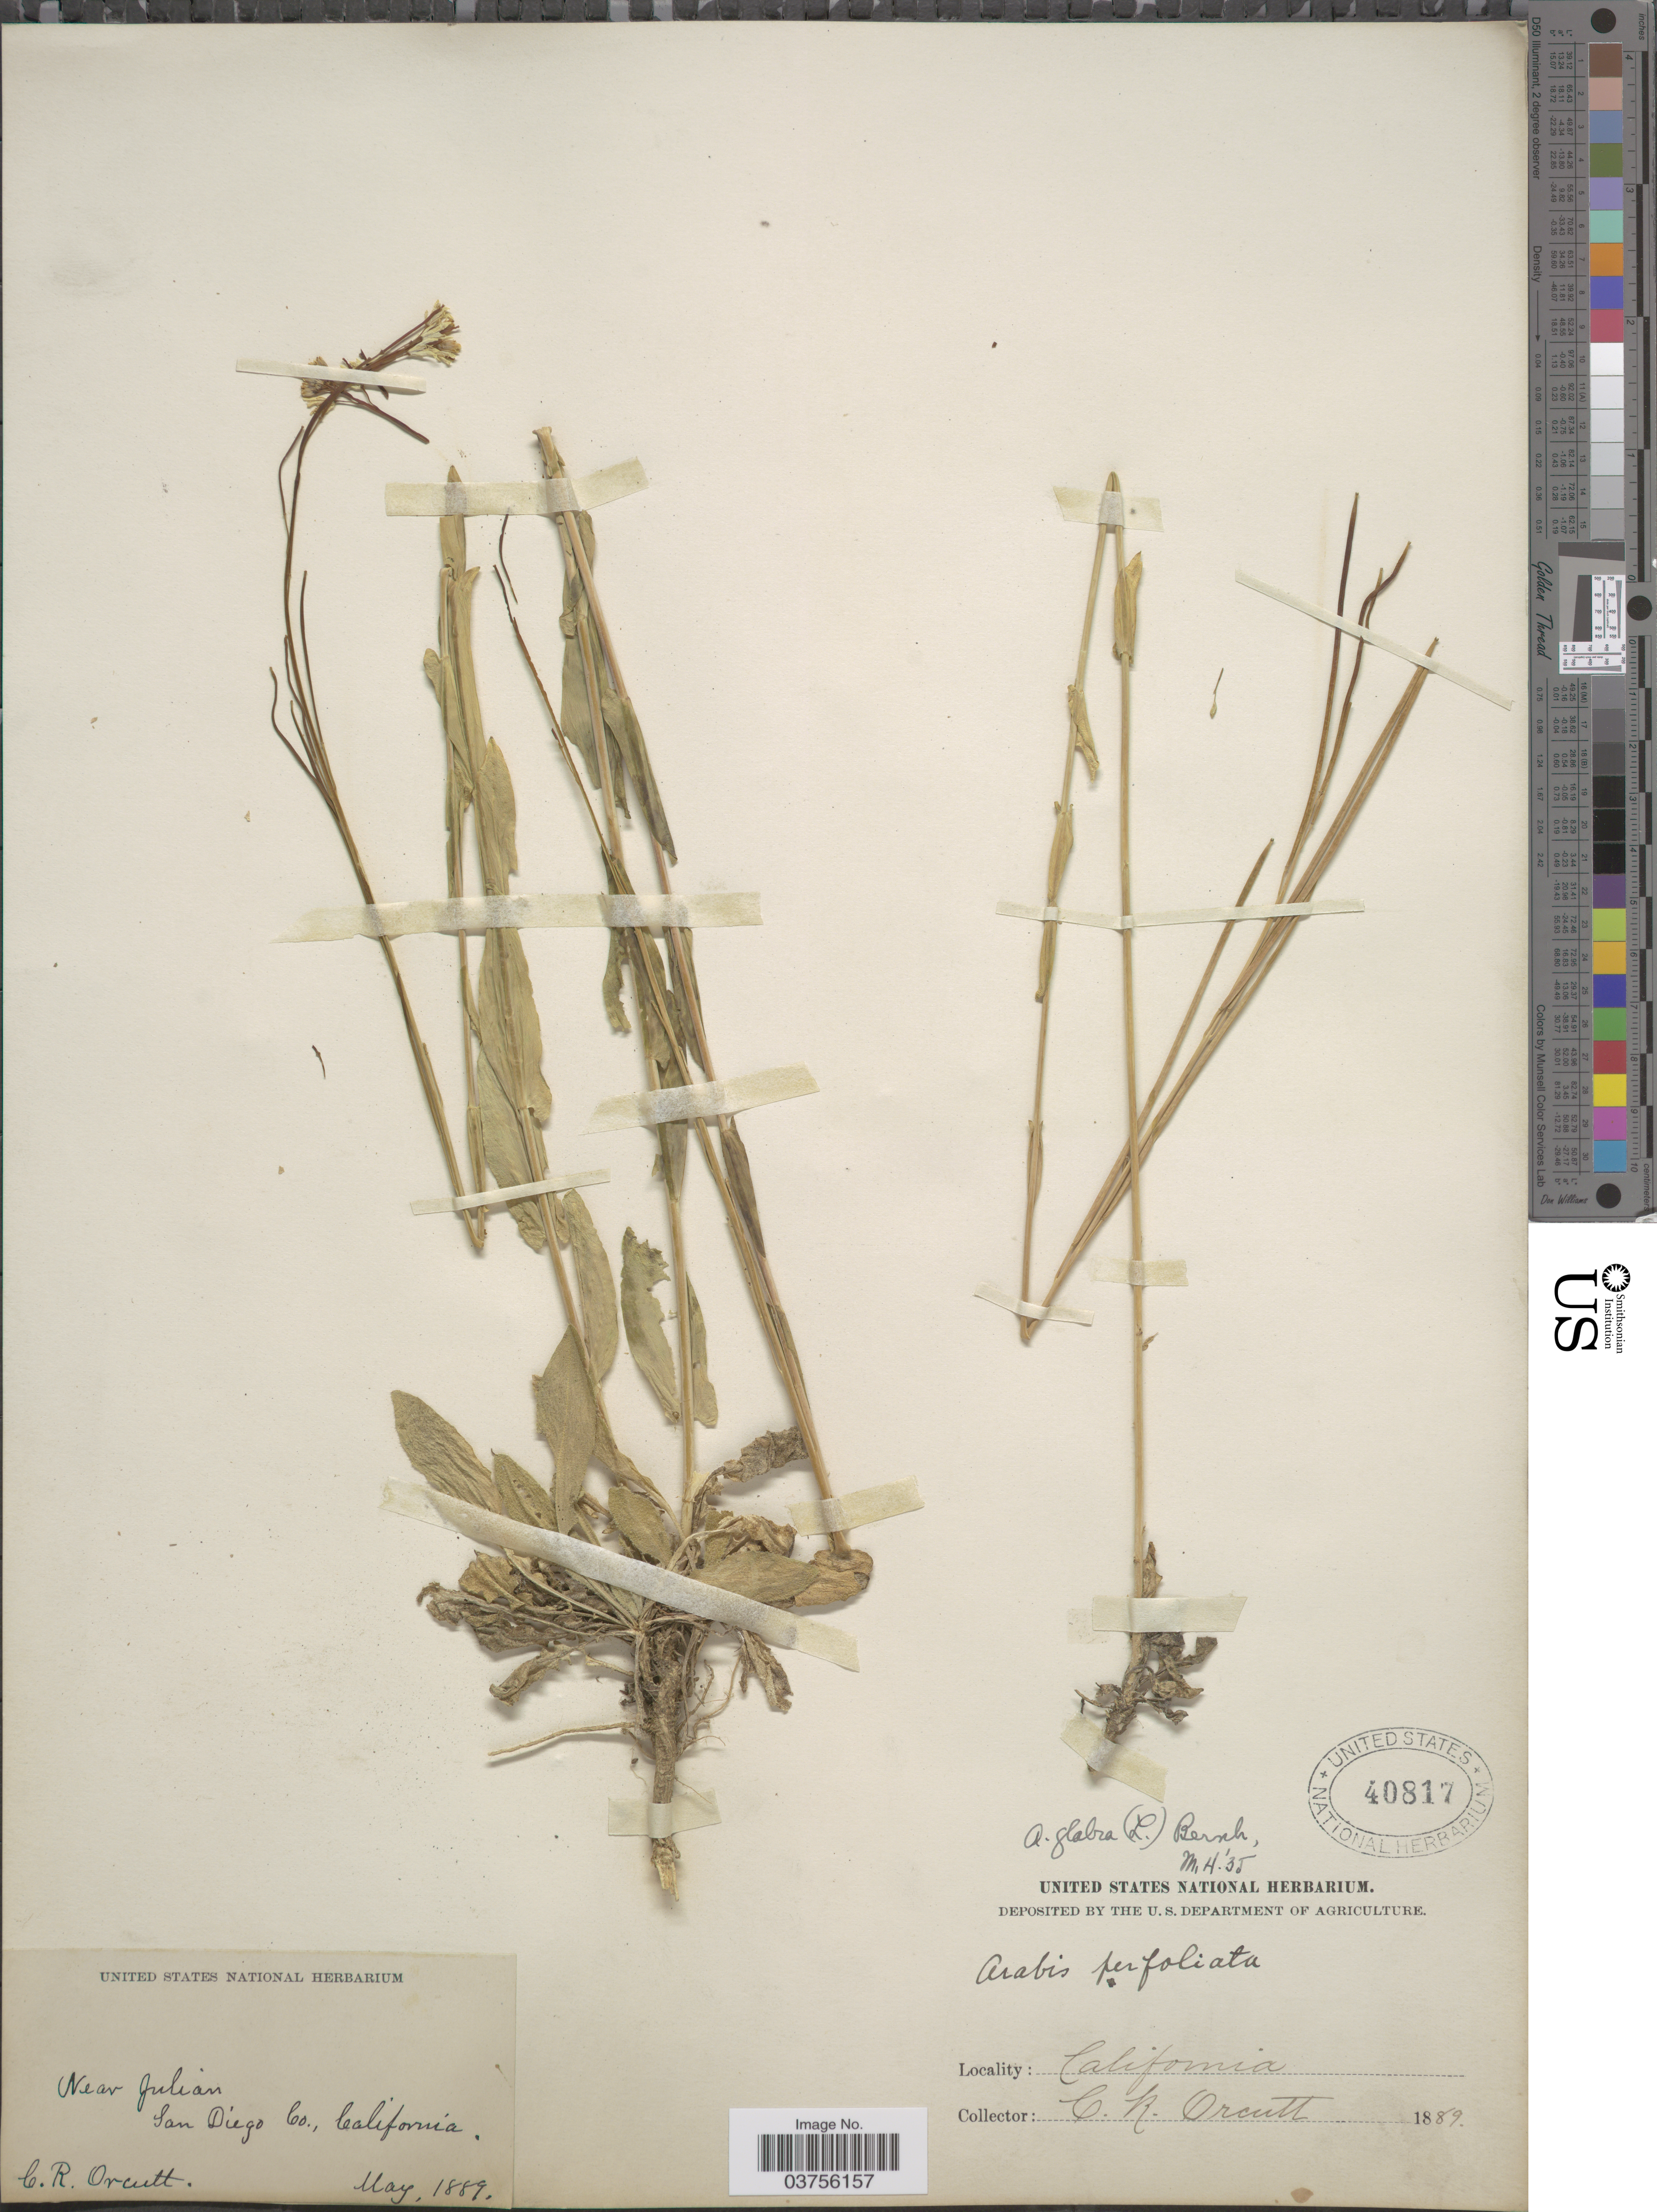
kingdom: Plantae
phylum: Tracheophyta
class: Magnoliopsida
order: Brassicales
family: Brassicaceae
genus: Turritis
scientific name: Turritis glabra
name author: L.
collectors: C. R. Orcutt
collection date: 1889-05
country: United States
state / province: California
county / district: San Diego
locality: Near Julian. San Diego Co.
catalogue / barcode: US 40817